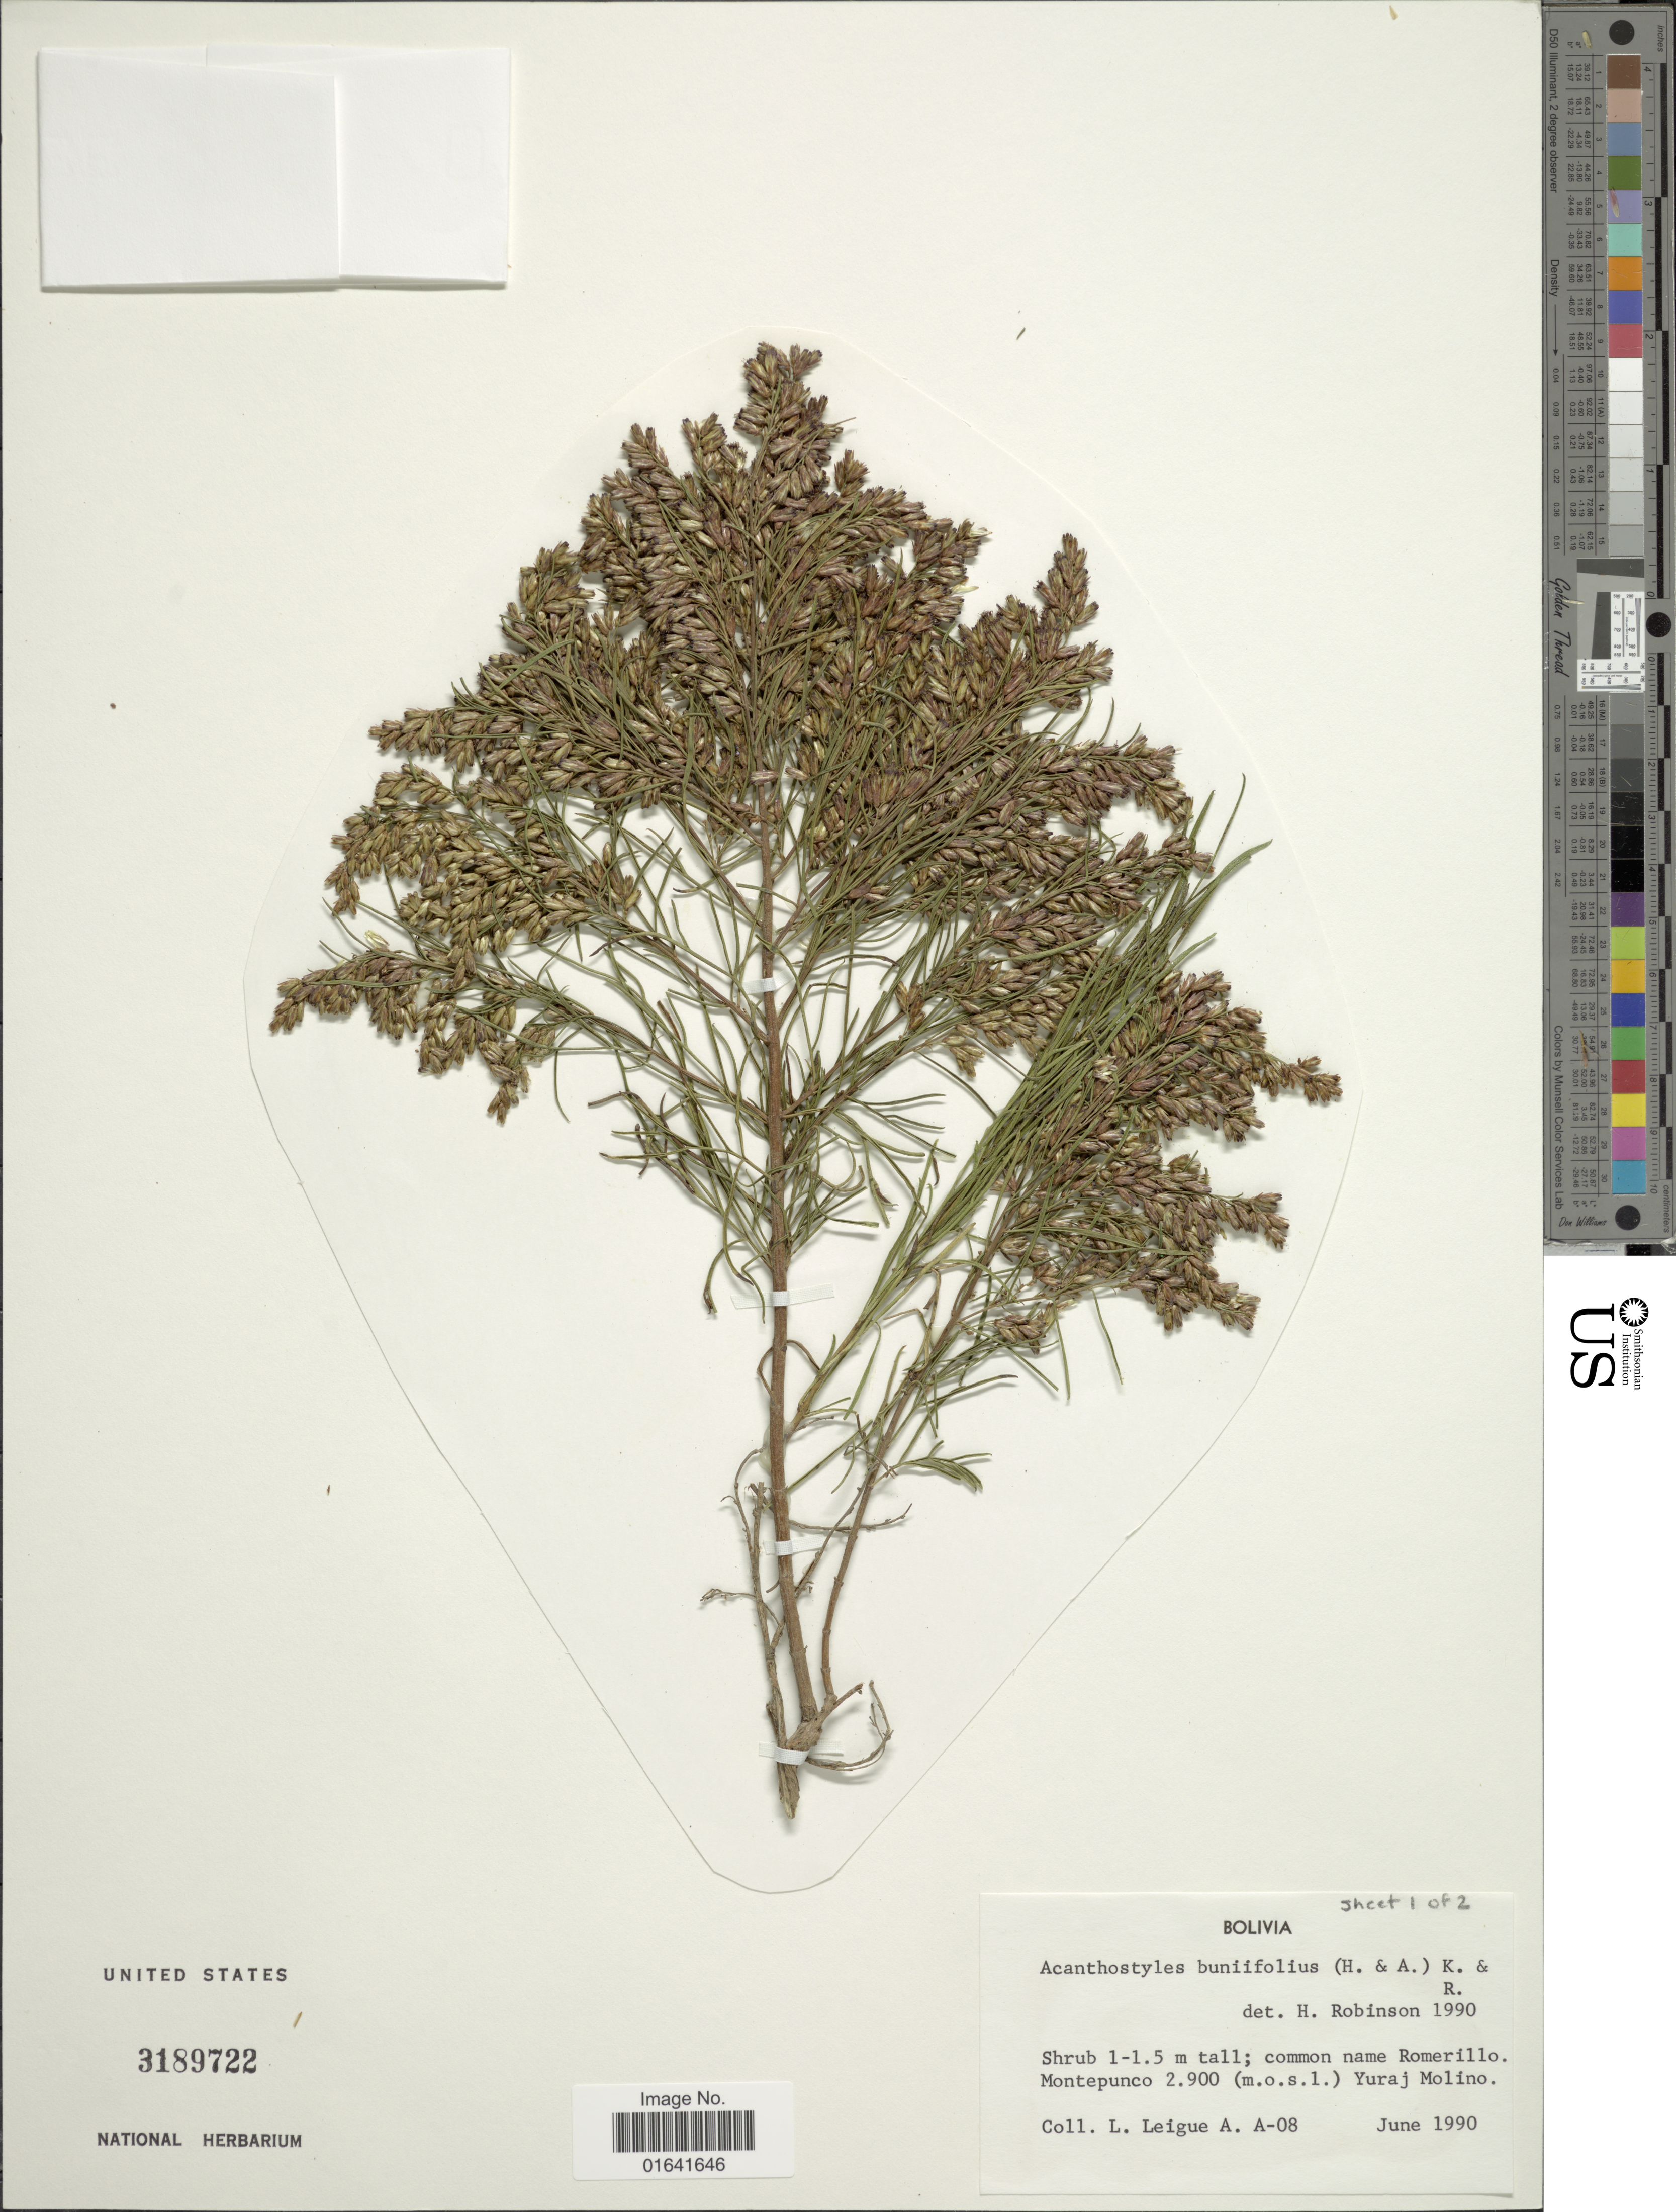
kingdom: Plantae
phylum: Tracheophyta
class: Magnoliopsida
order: Asterales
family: Asteraceae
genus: Acanthostyles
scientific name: Acanthostyles buniifolius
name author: (Hook. & Arn.) R.M. King & H. Rob.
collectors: L. Leigue A.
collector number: A-08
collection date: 1990-06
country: Bolivia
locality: Montepunco, 299 (m.o.s.l.) Yuraj Molino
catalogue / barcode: US 3189722